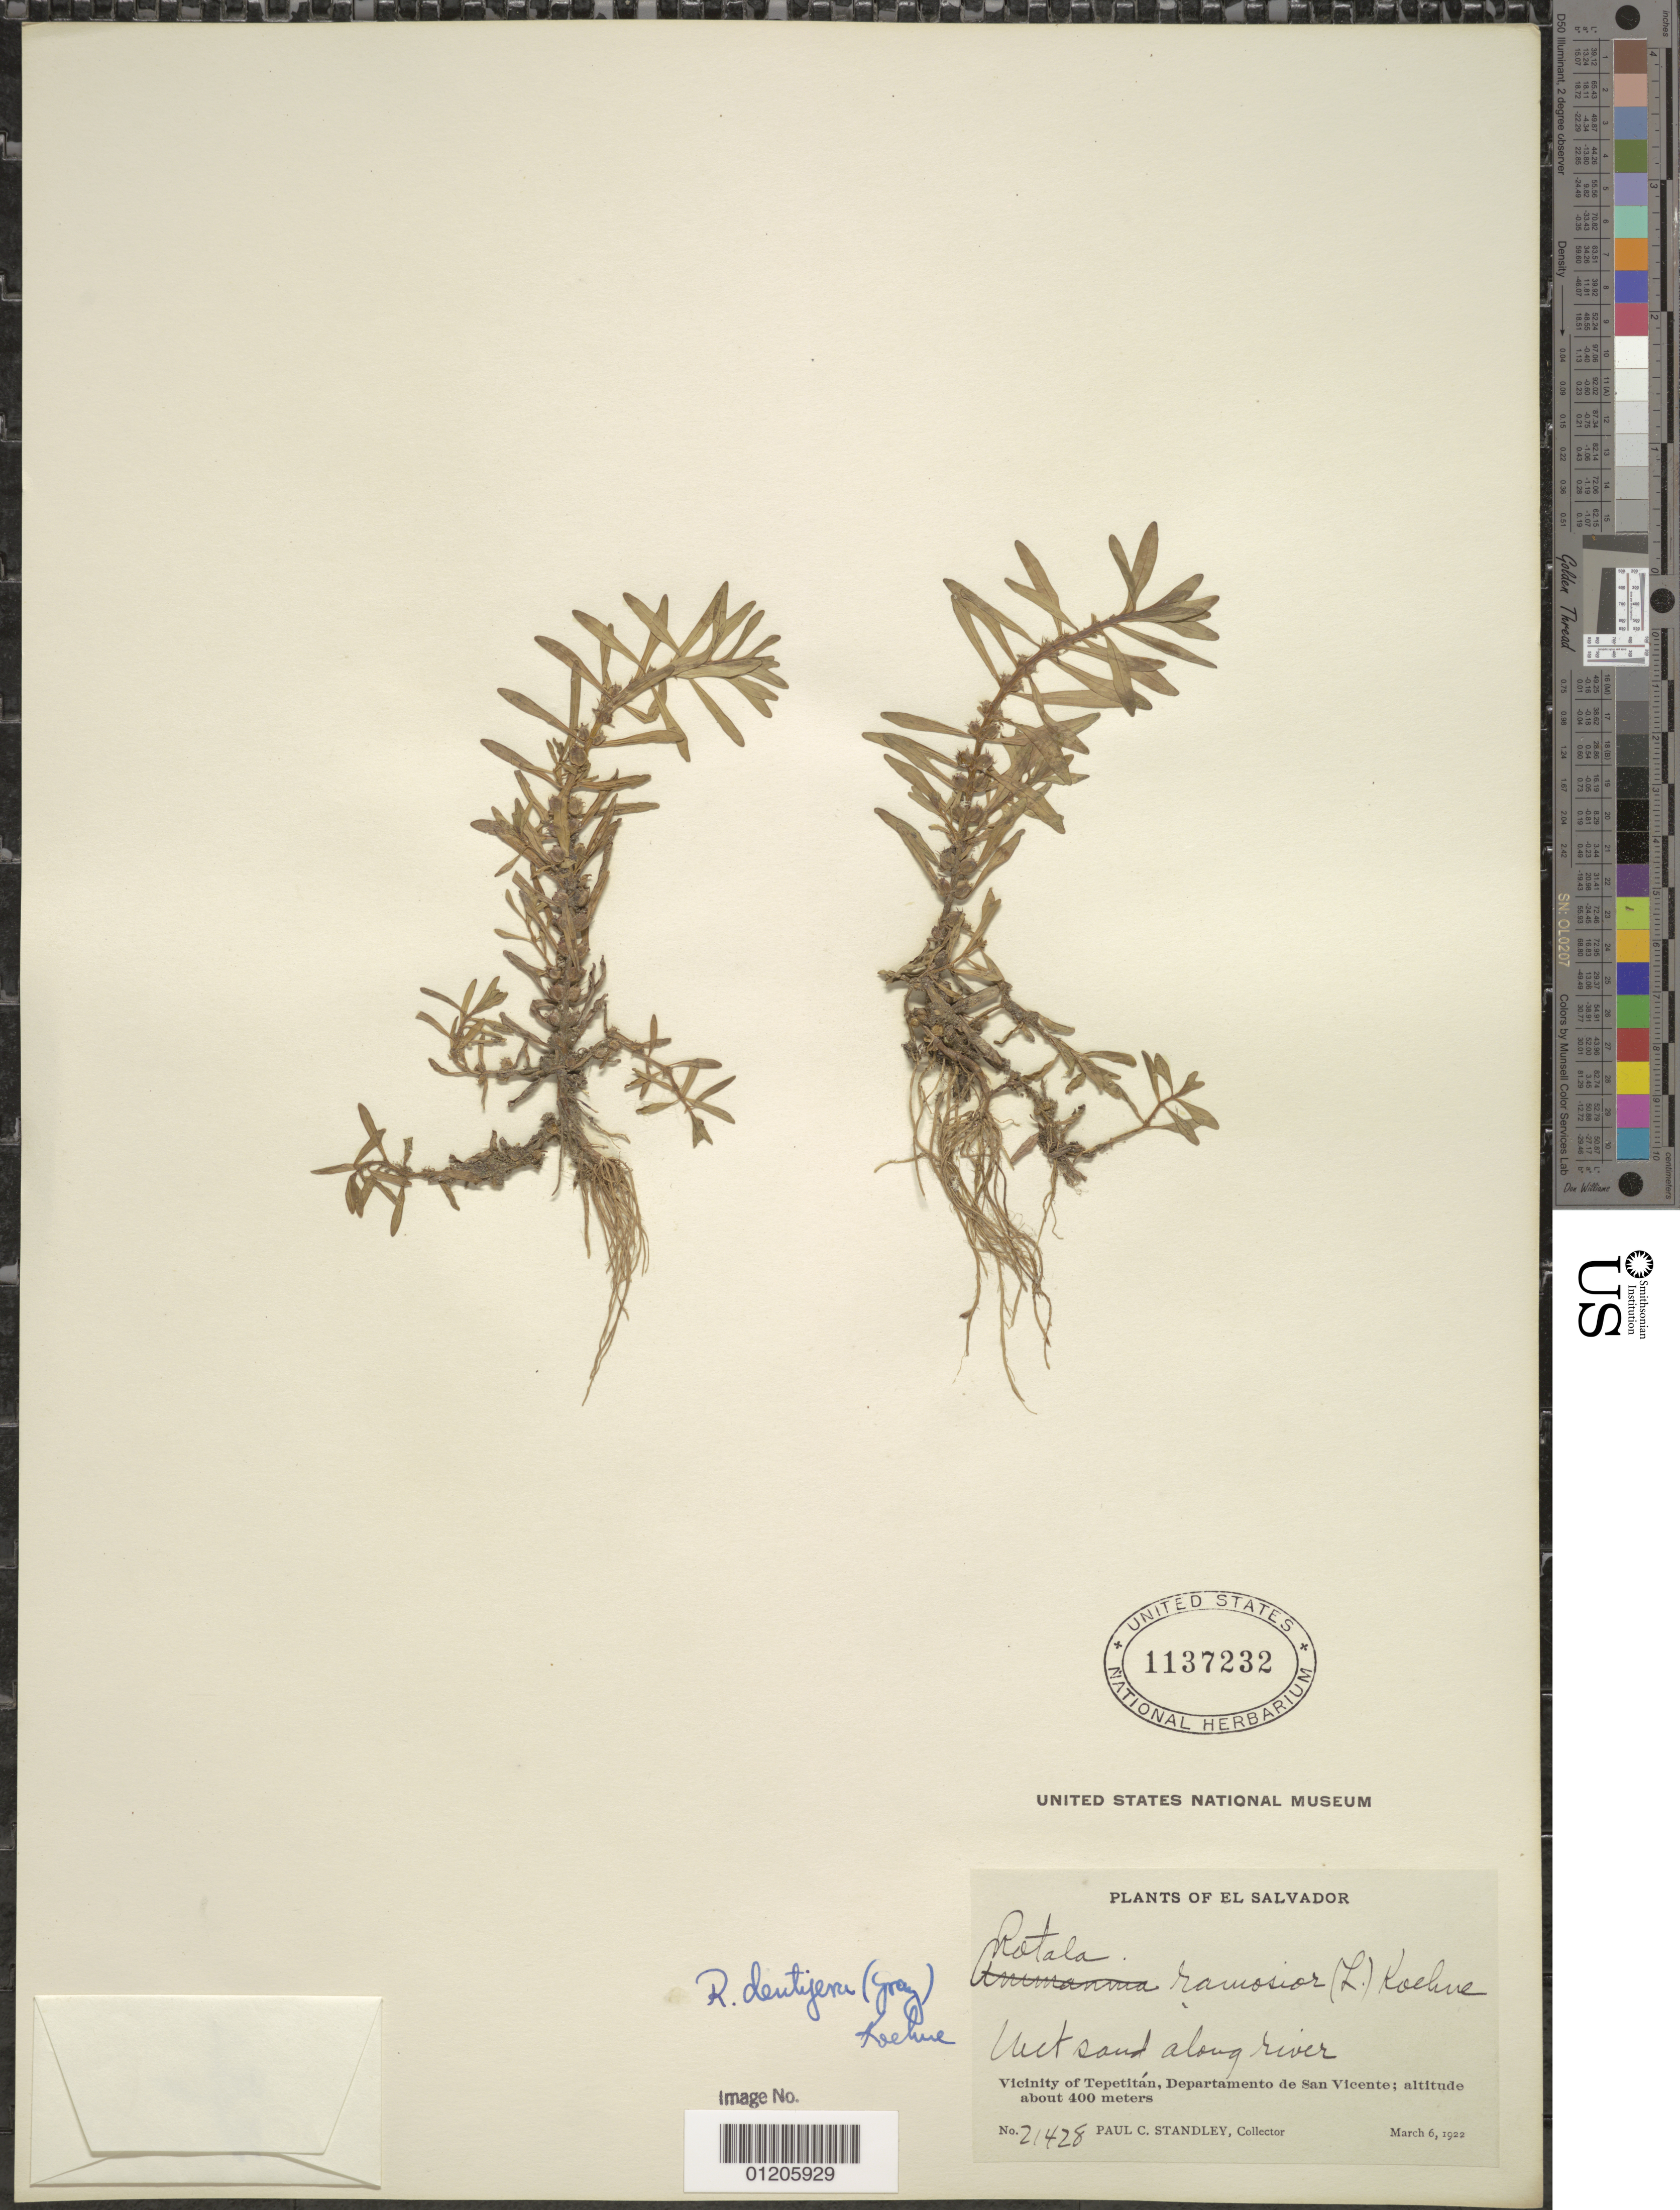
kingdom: Plantae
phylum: Tracheophyta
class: Magnoliopsida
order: Myrtales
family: Lythraceae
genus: Rotala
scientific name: Rotala dentifera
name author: (A. Gray) Koehne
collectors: P. C. Standley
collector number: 21428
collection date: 1922-03-06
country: El Salvador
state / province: San Vincente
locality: Vicinity of Tepetitan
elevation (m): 400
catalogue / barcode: US 1137232